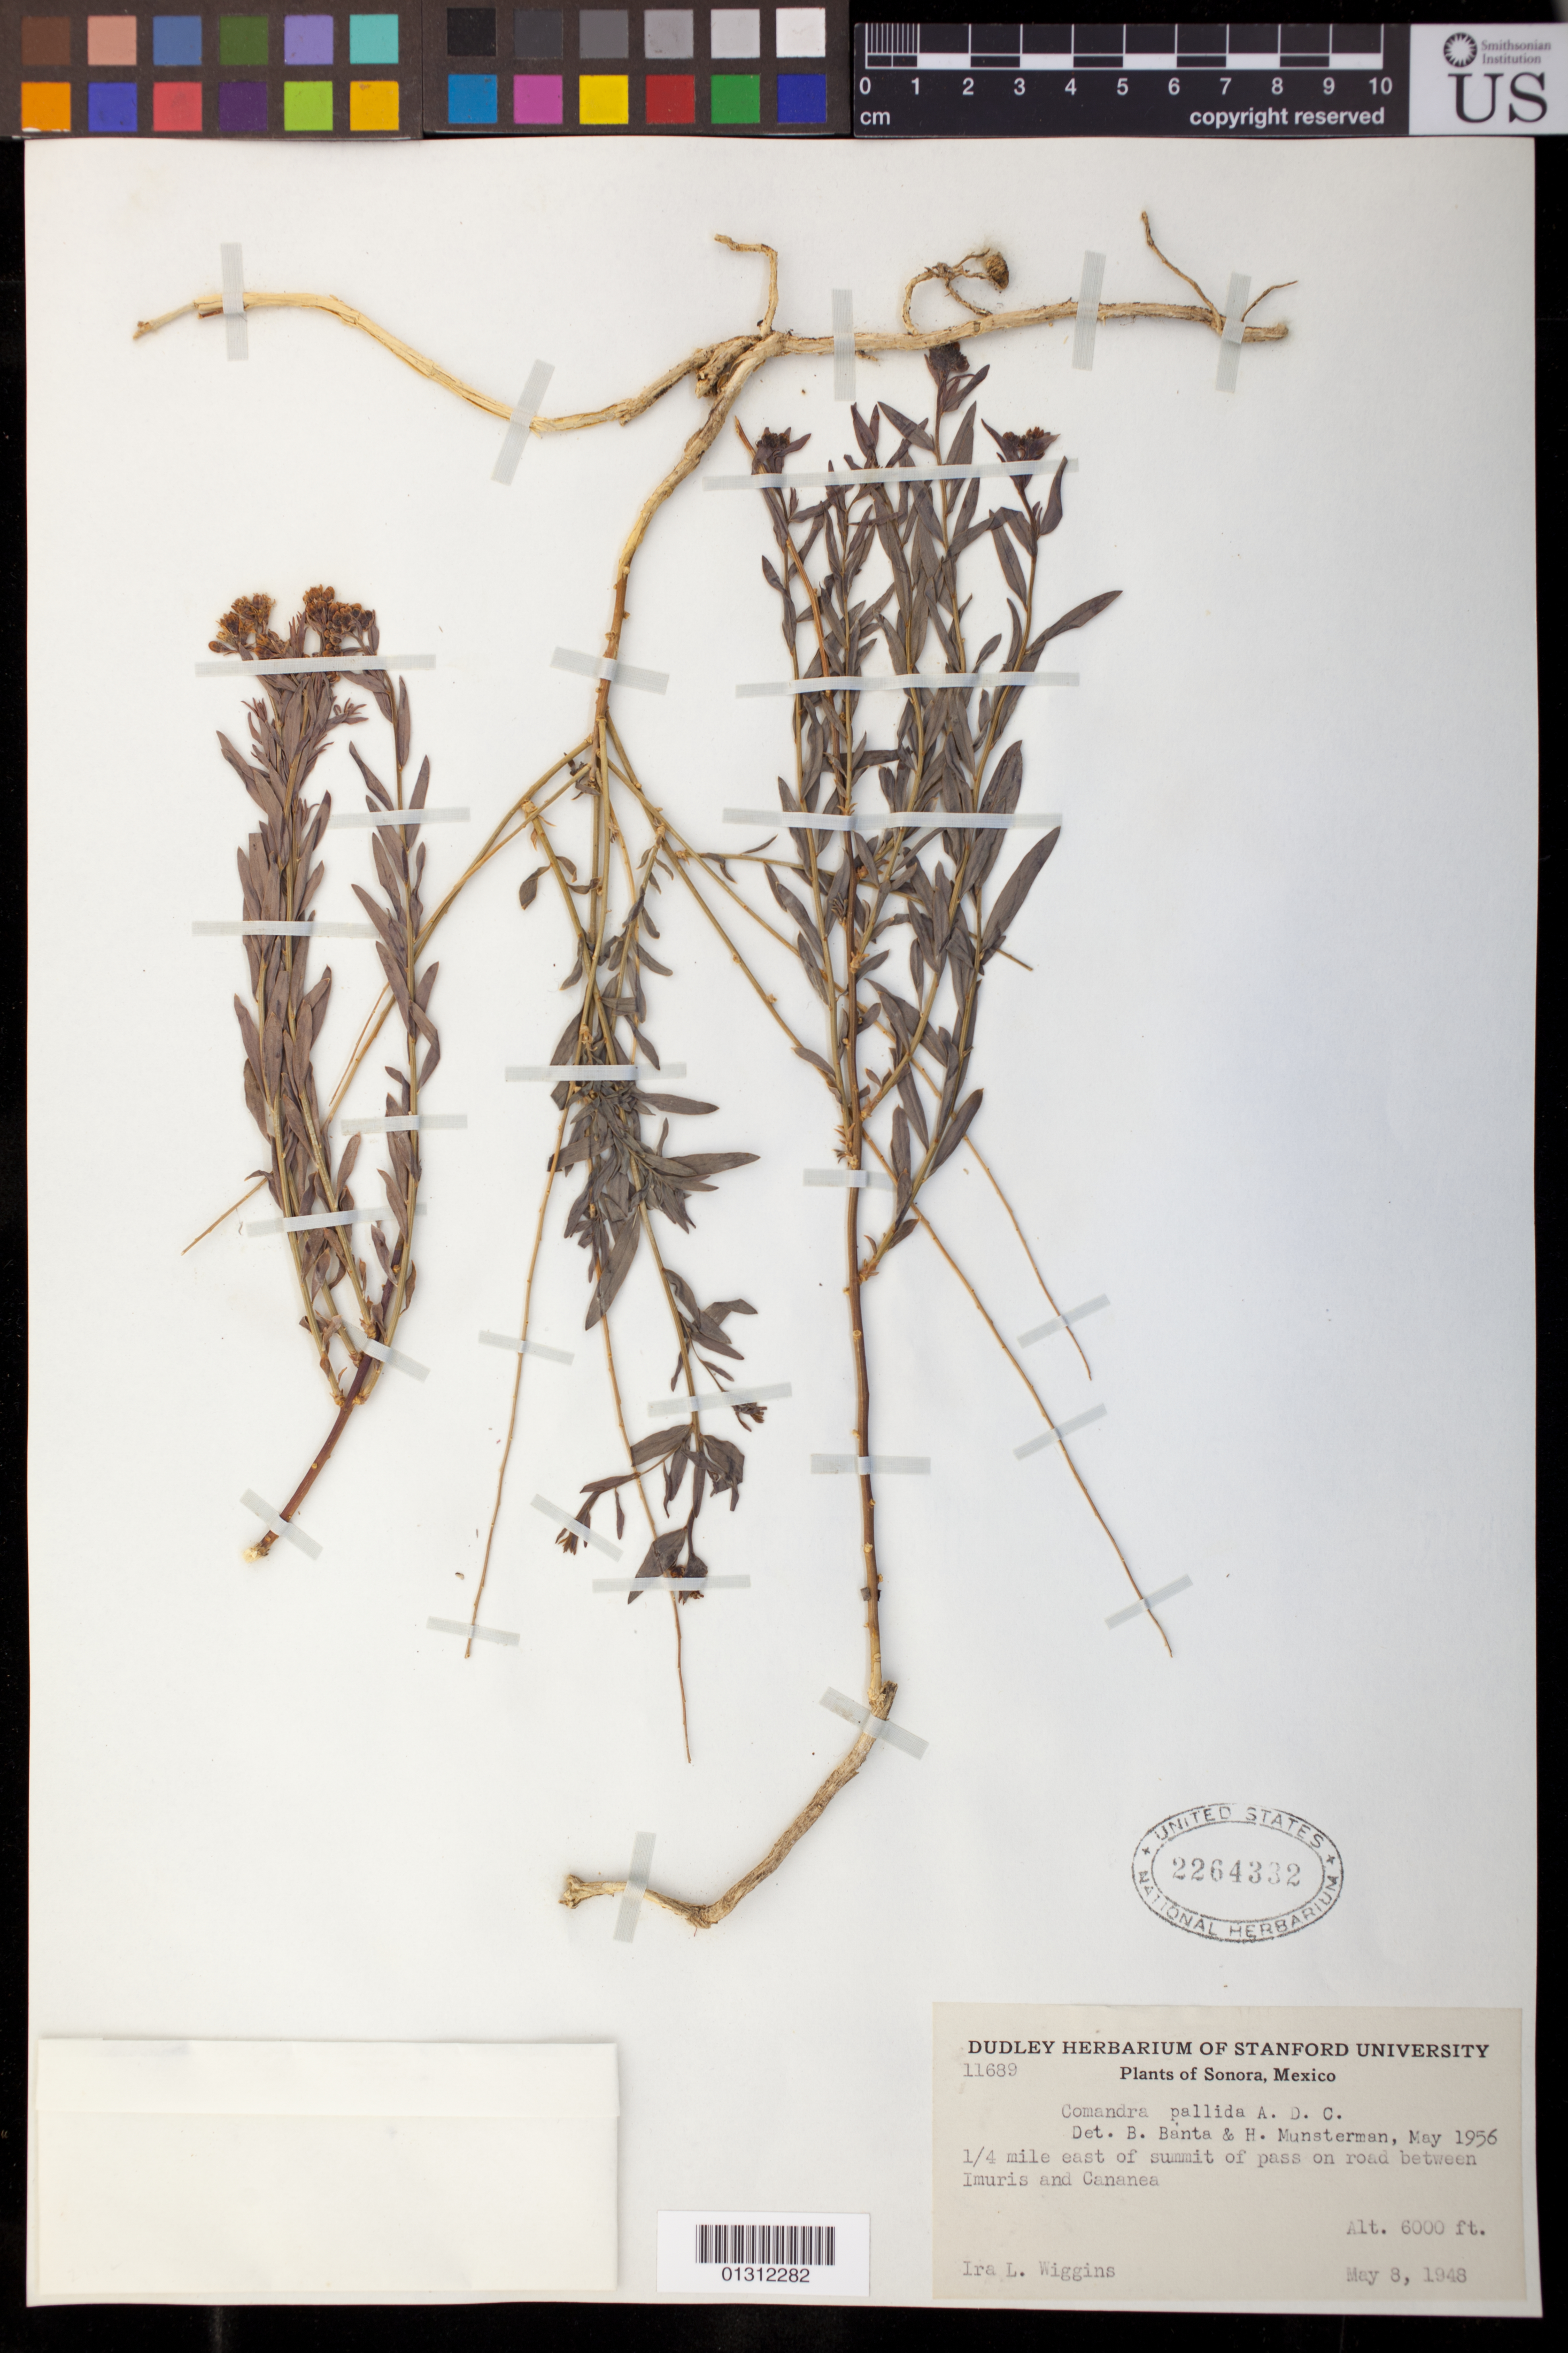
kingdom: Plantae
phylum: Tracheophyta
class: Magnoliopsida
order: Santalales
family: Comandraceae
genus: Comandra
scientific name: Comandra sp.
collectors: I. L. Wiggins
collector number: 11689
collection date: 1948-05-08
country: Mexico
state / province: Sonora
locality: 1/4 mile east of summit of pass on road between Imuris and Cananea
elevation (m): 1829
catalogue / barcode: US 2264332